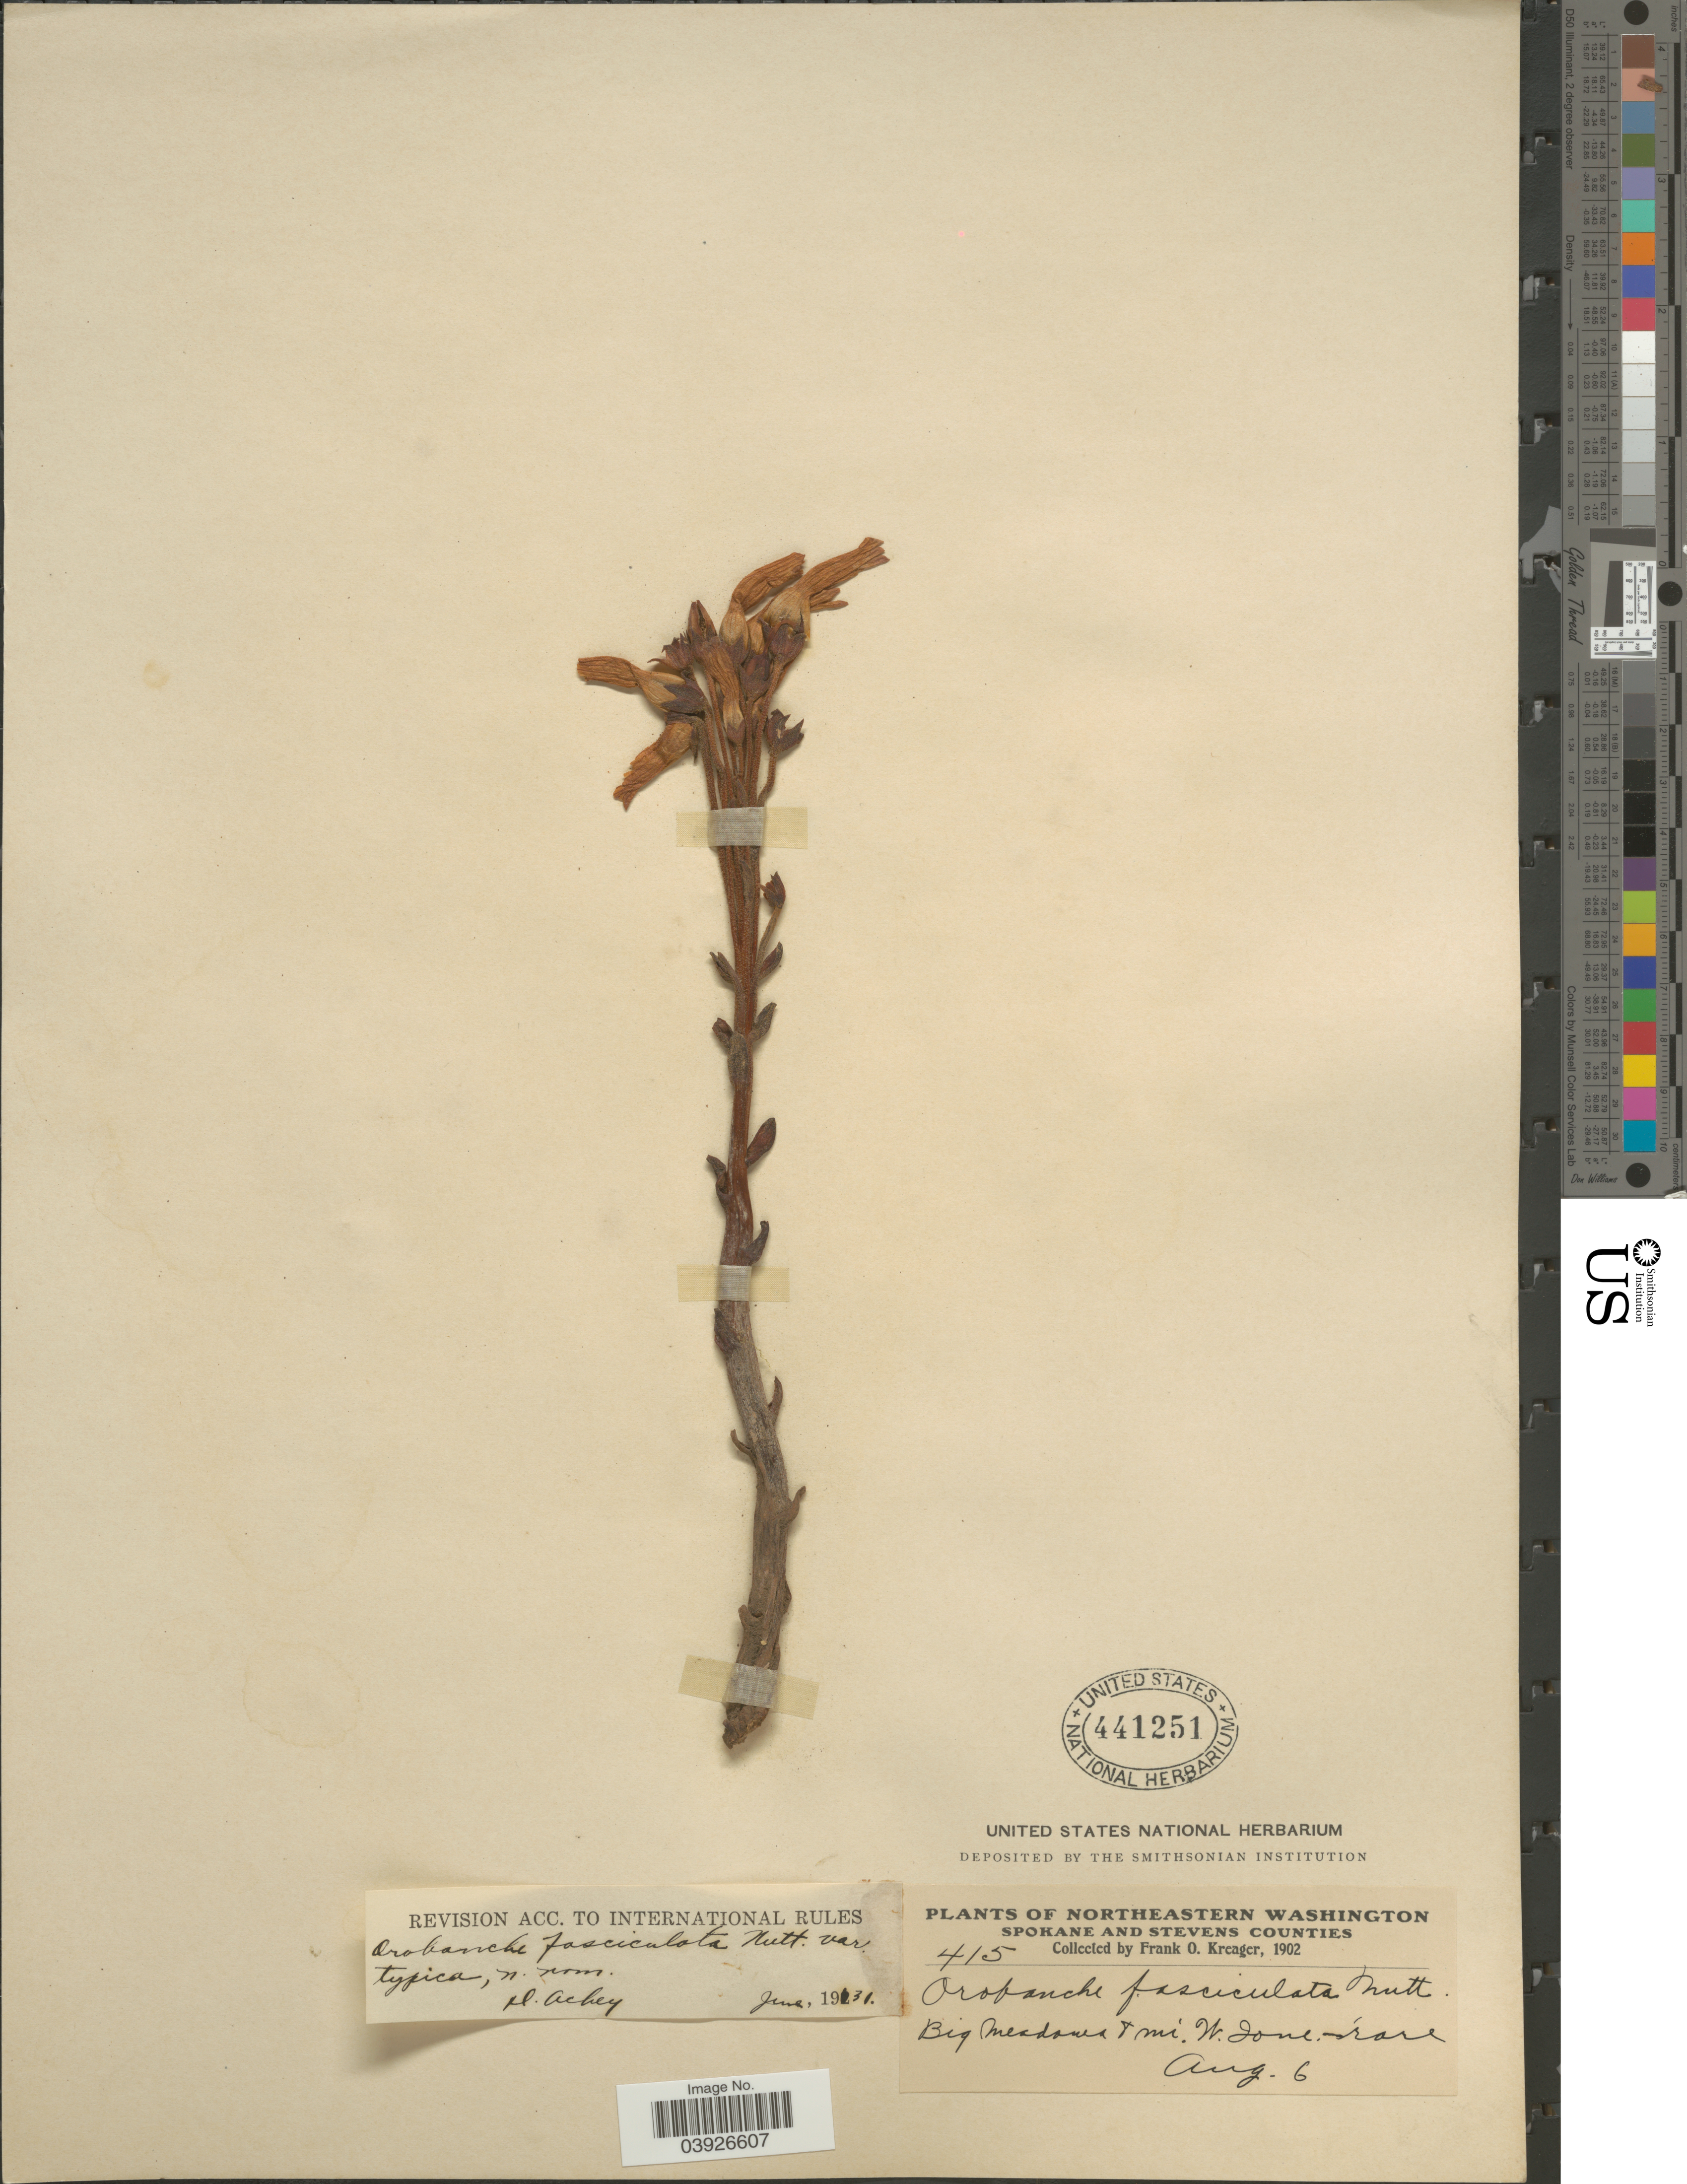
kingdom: Plantae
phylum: Tracheophyta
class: Magnoliopsida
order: Lamiales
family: Orobanchaceae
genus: Aphyllon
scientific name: Aphyllon fasciculatum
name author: (Nutt.) Torr. & A. Gray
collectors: F. Kreager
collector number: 415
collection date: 1902-08-06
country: United States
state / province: Washington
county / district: Spokane / Stevens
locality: Northeastern Washington. Spokane and Stevens Counties. Big meadows 8 mi. W. Ione.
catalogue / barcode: US 441251